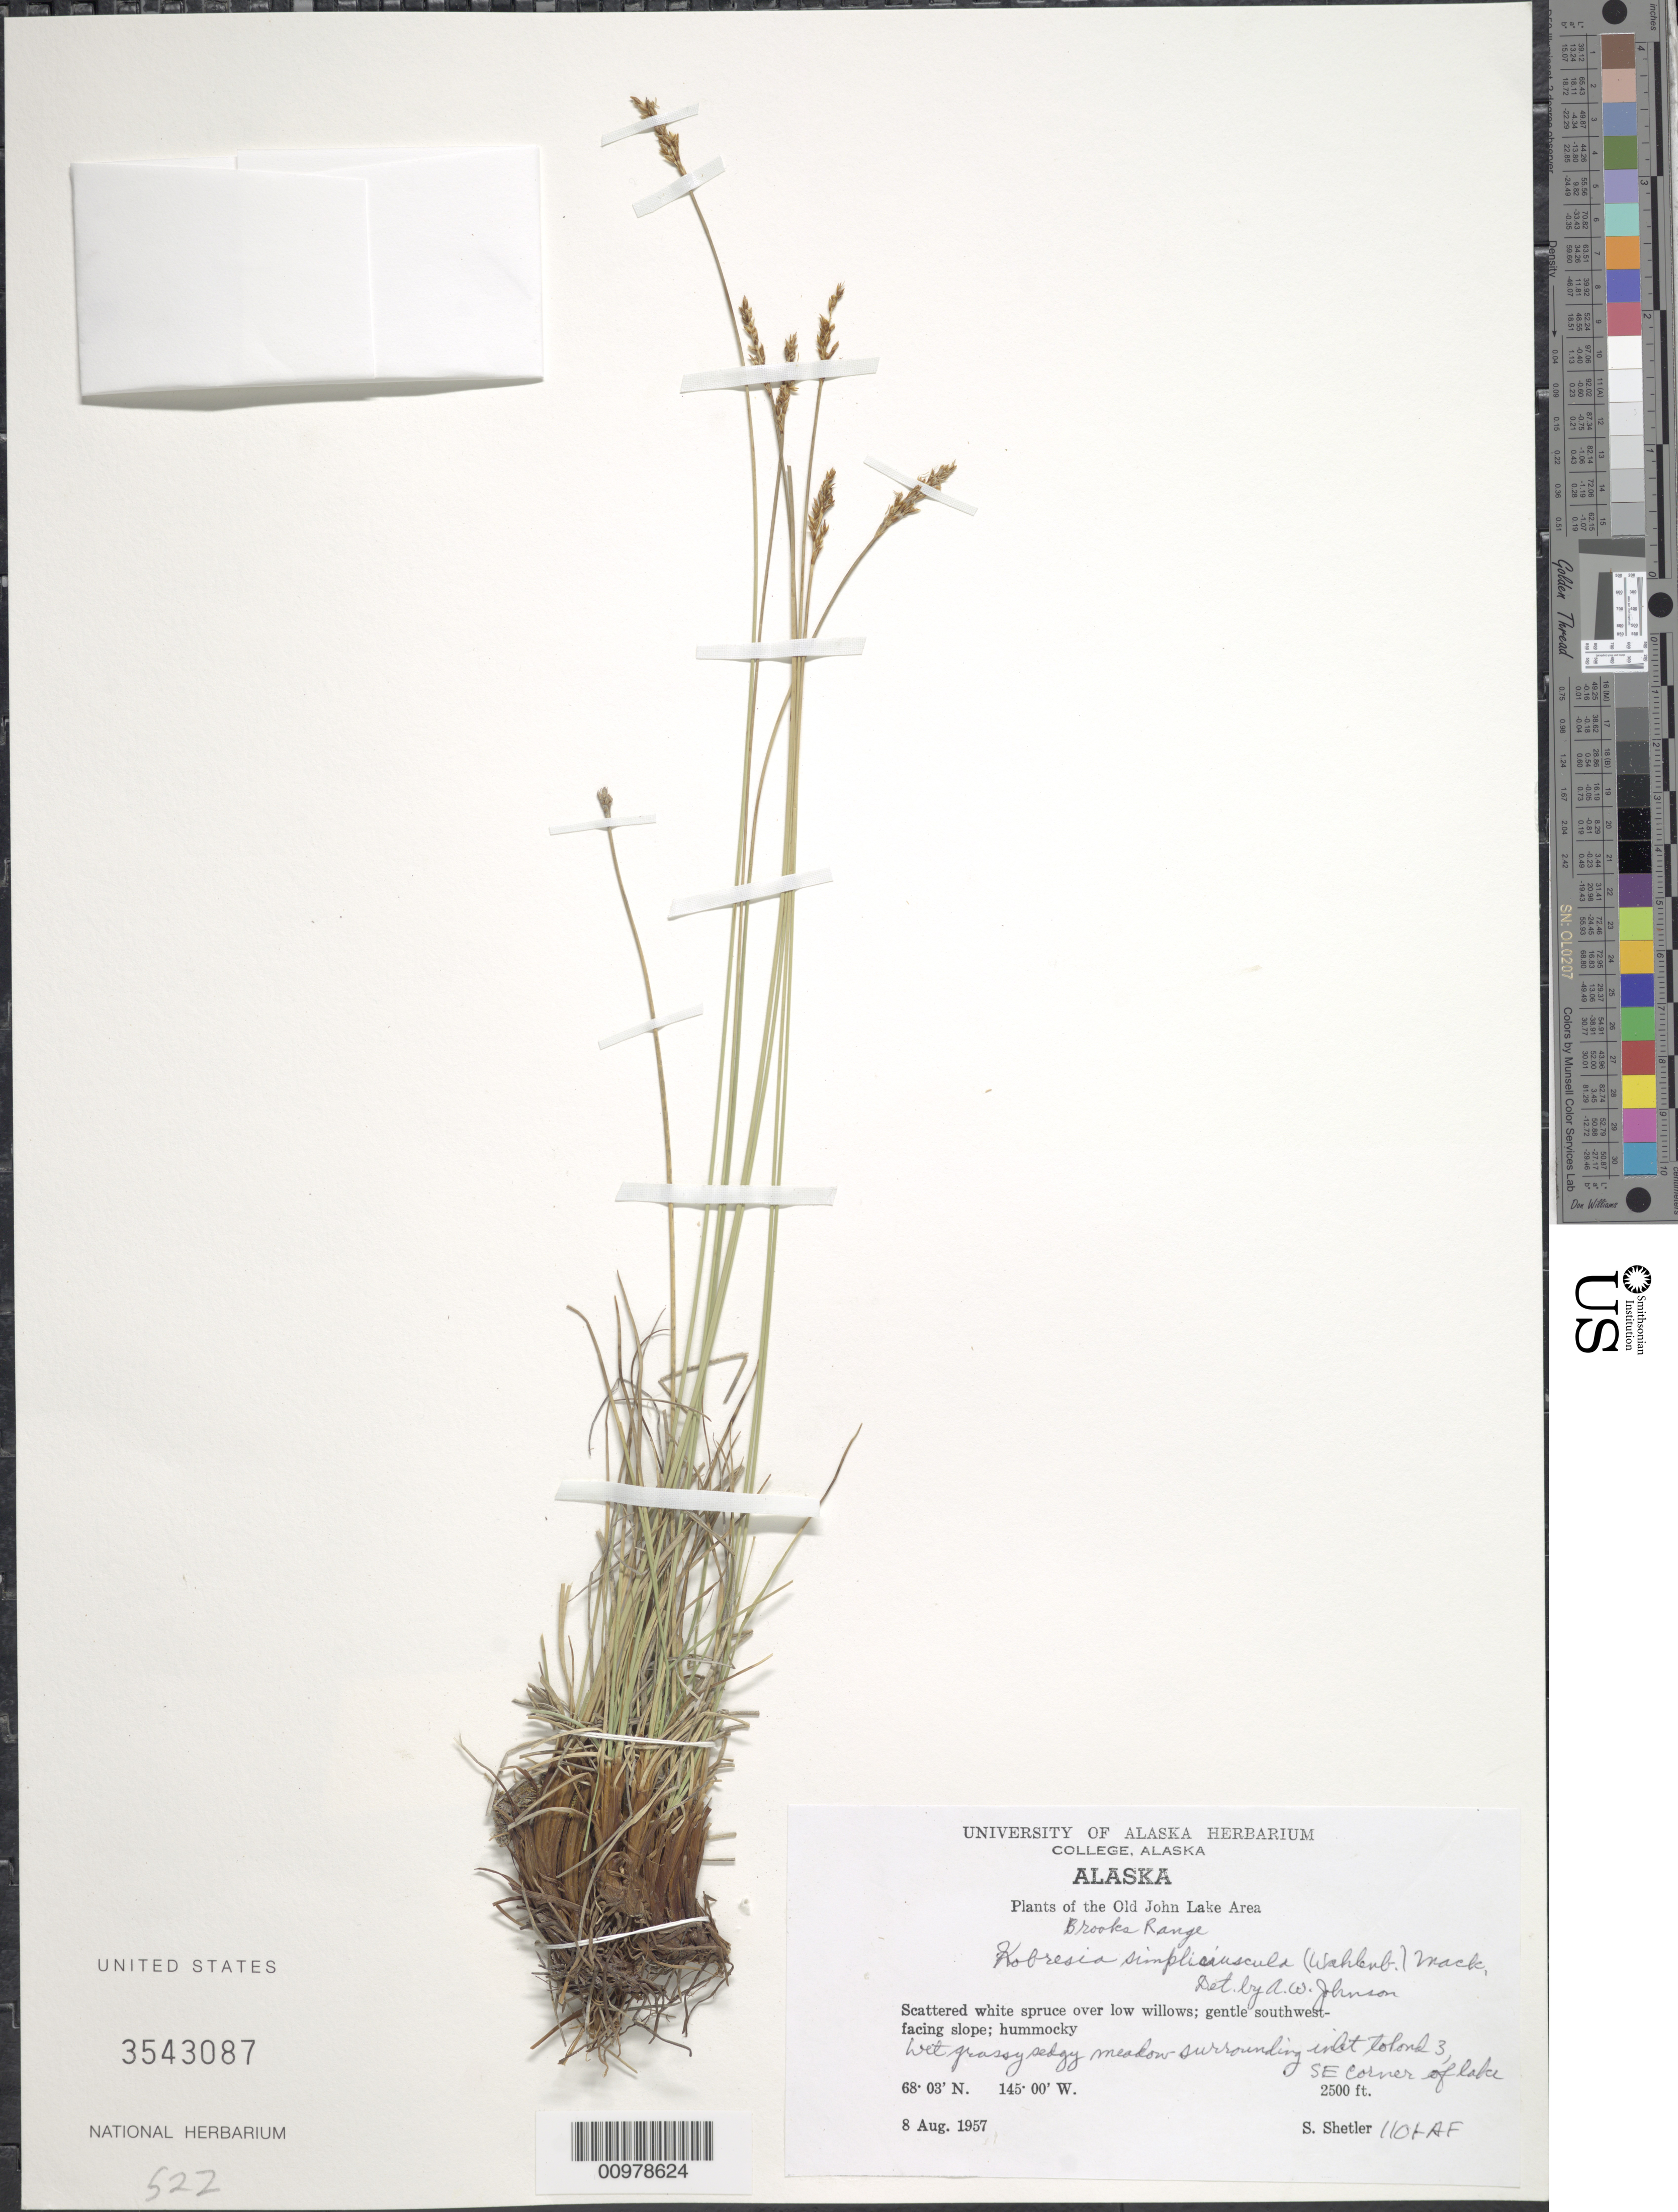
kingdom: Plantae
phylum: Tracheophyta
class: Liliopsida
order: Poales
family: Cyperaceae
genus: Carex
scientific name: Carex simpliciuscula subsp. simpliciuscula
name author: Wahlenb.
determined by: Strong, M. T., (US), Smithsonian Institution - National Museum of Natural History (UNITED STATES)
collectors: S. Shetler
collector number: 110+AF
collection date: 1957-08-08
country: United States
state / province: Alaska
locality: Pld John Lake Area, Brooks Range, SE corner of lake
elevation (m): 762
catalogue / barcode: US 3543087